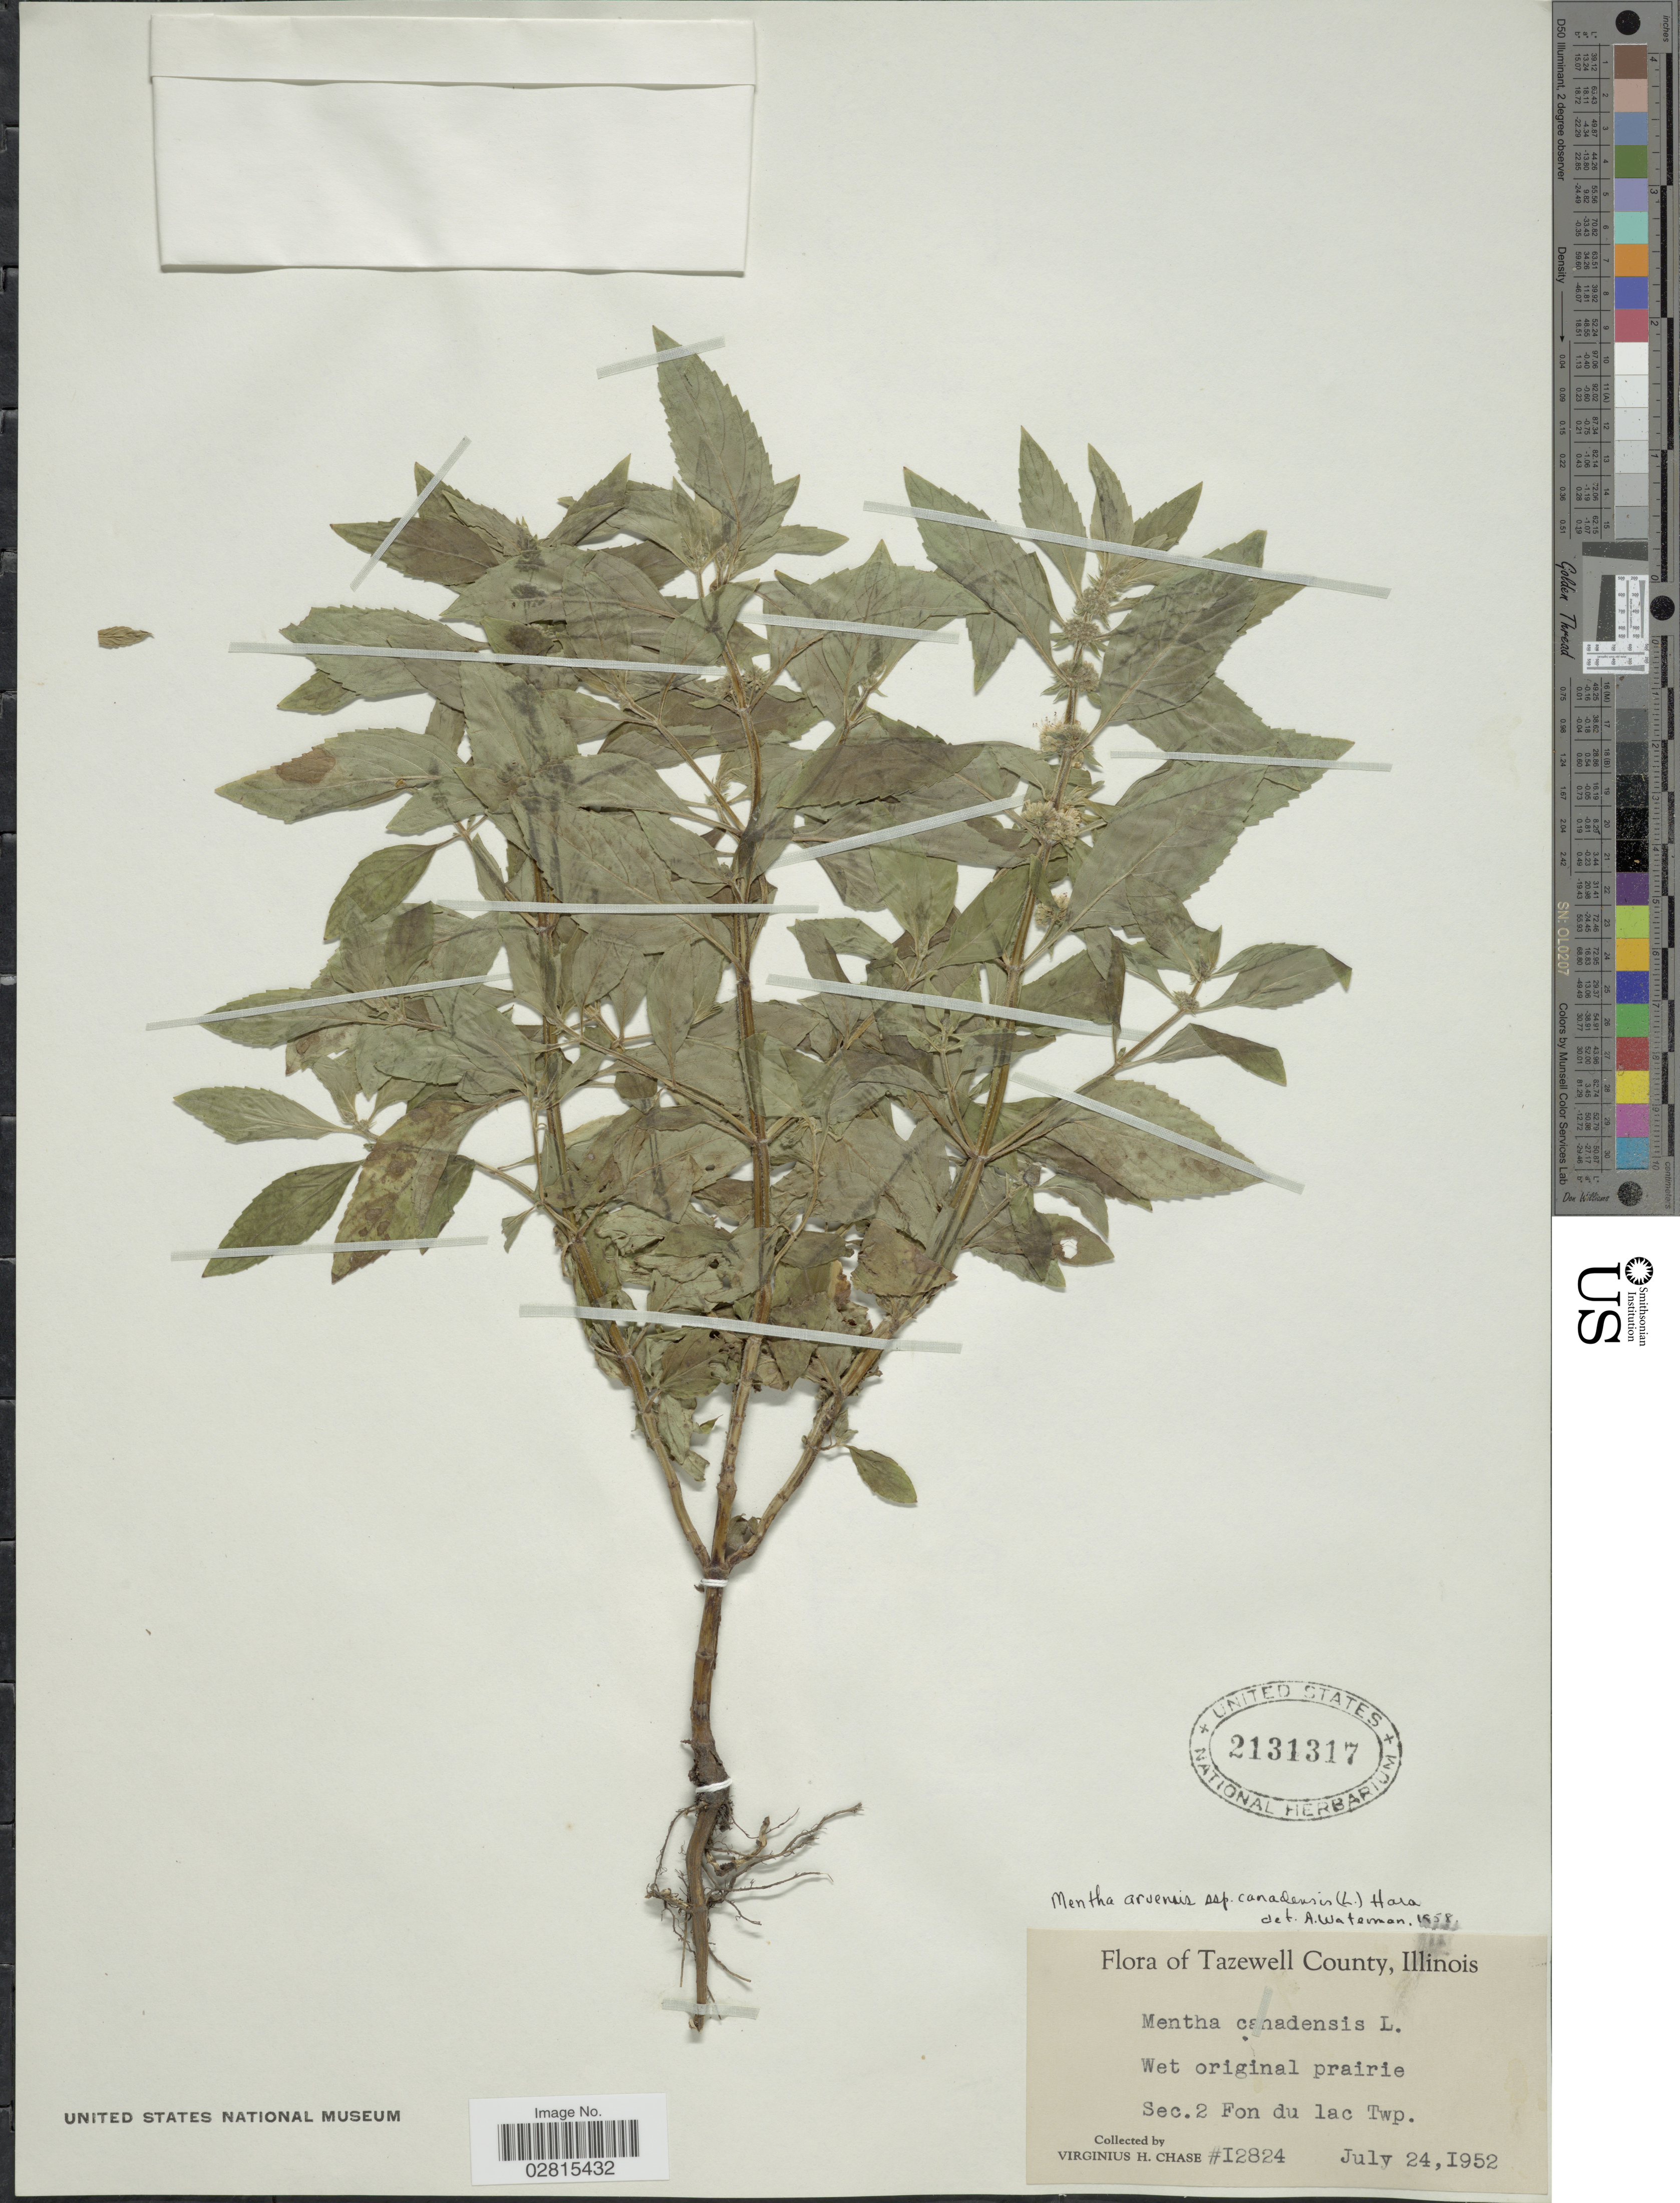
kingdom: Plantae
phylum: Tracheophyta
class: Magnoliopsida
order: Lamiales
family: Lamiaceae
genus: Mentha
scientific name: Mentha canadensis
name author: L.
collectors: V. H. Chase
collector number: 12824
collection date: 1952-07-24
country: United States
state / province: Illinois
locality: Tazewell County. Wet original prairie, Sec. 2 Fon du lac Twp.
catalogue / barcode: US 2131317